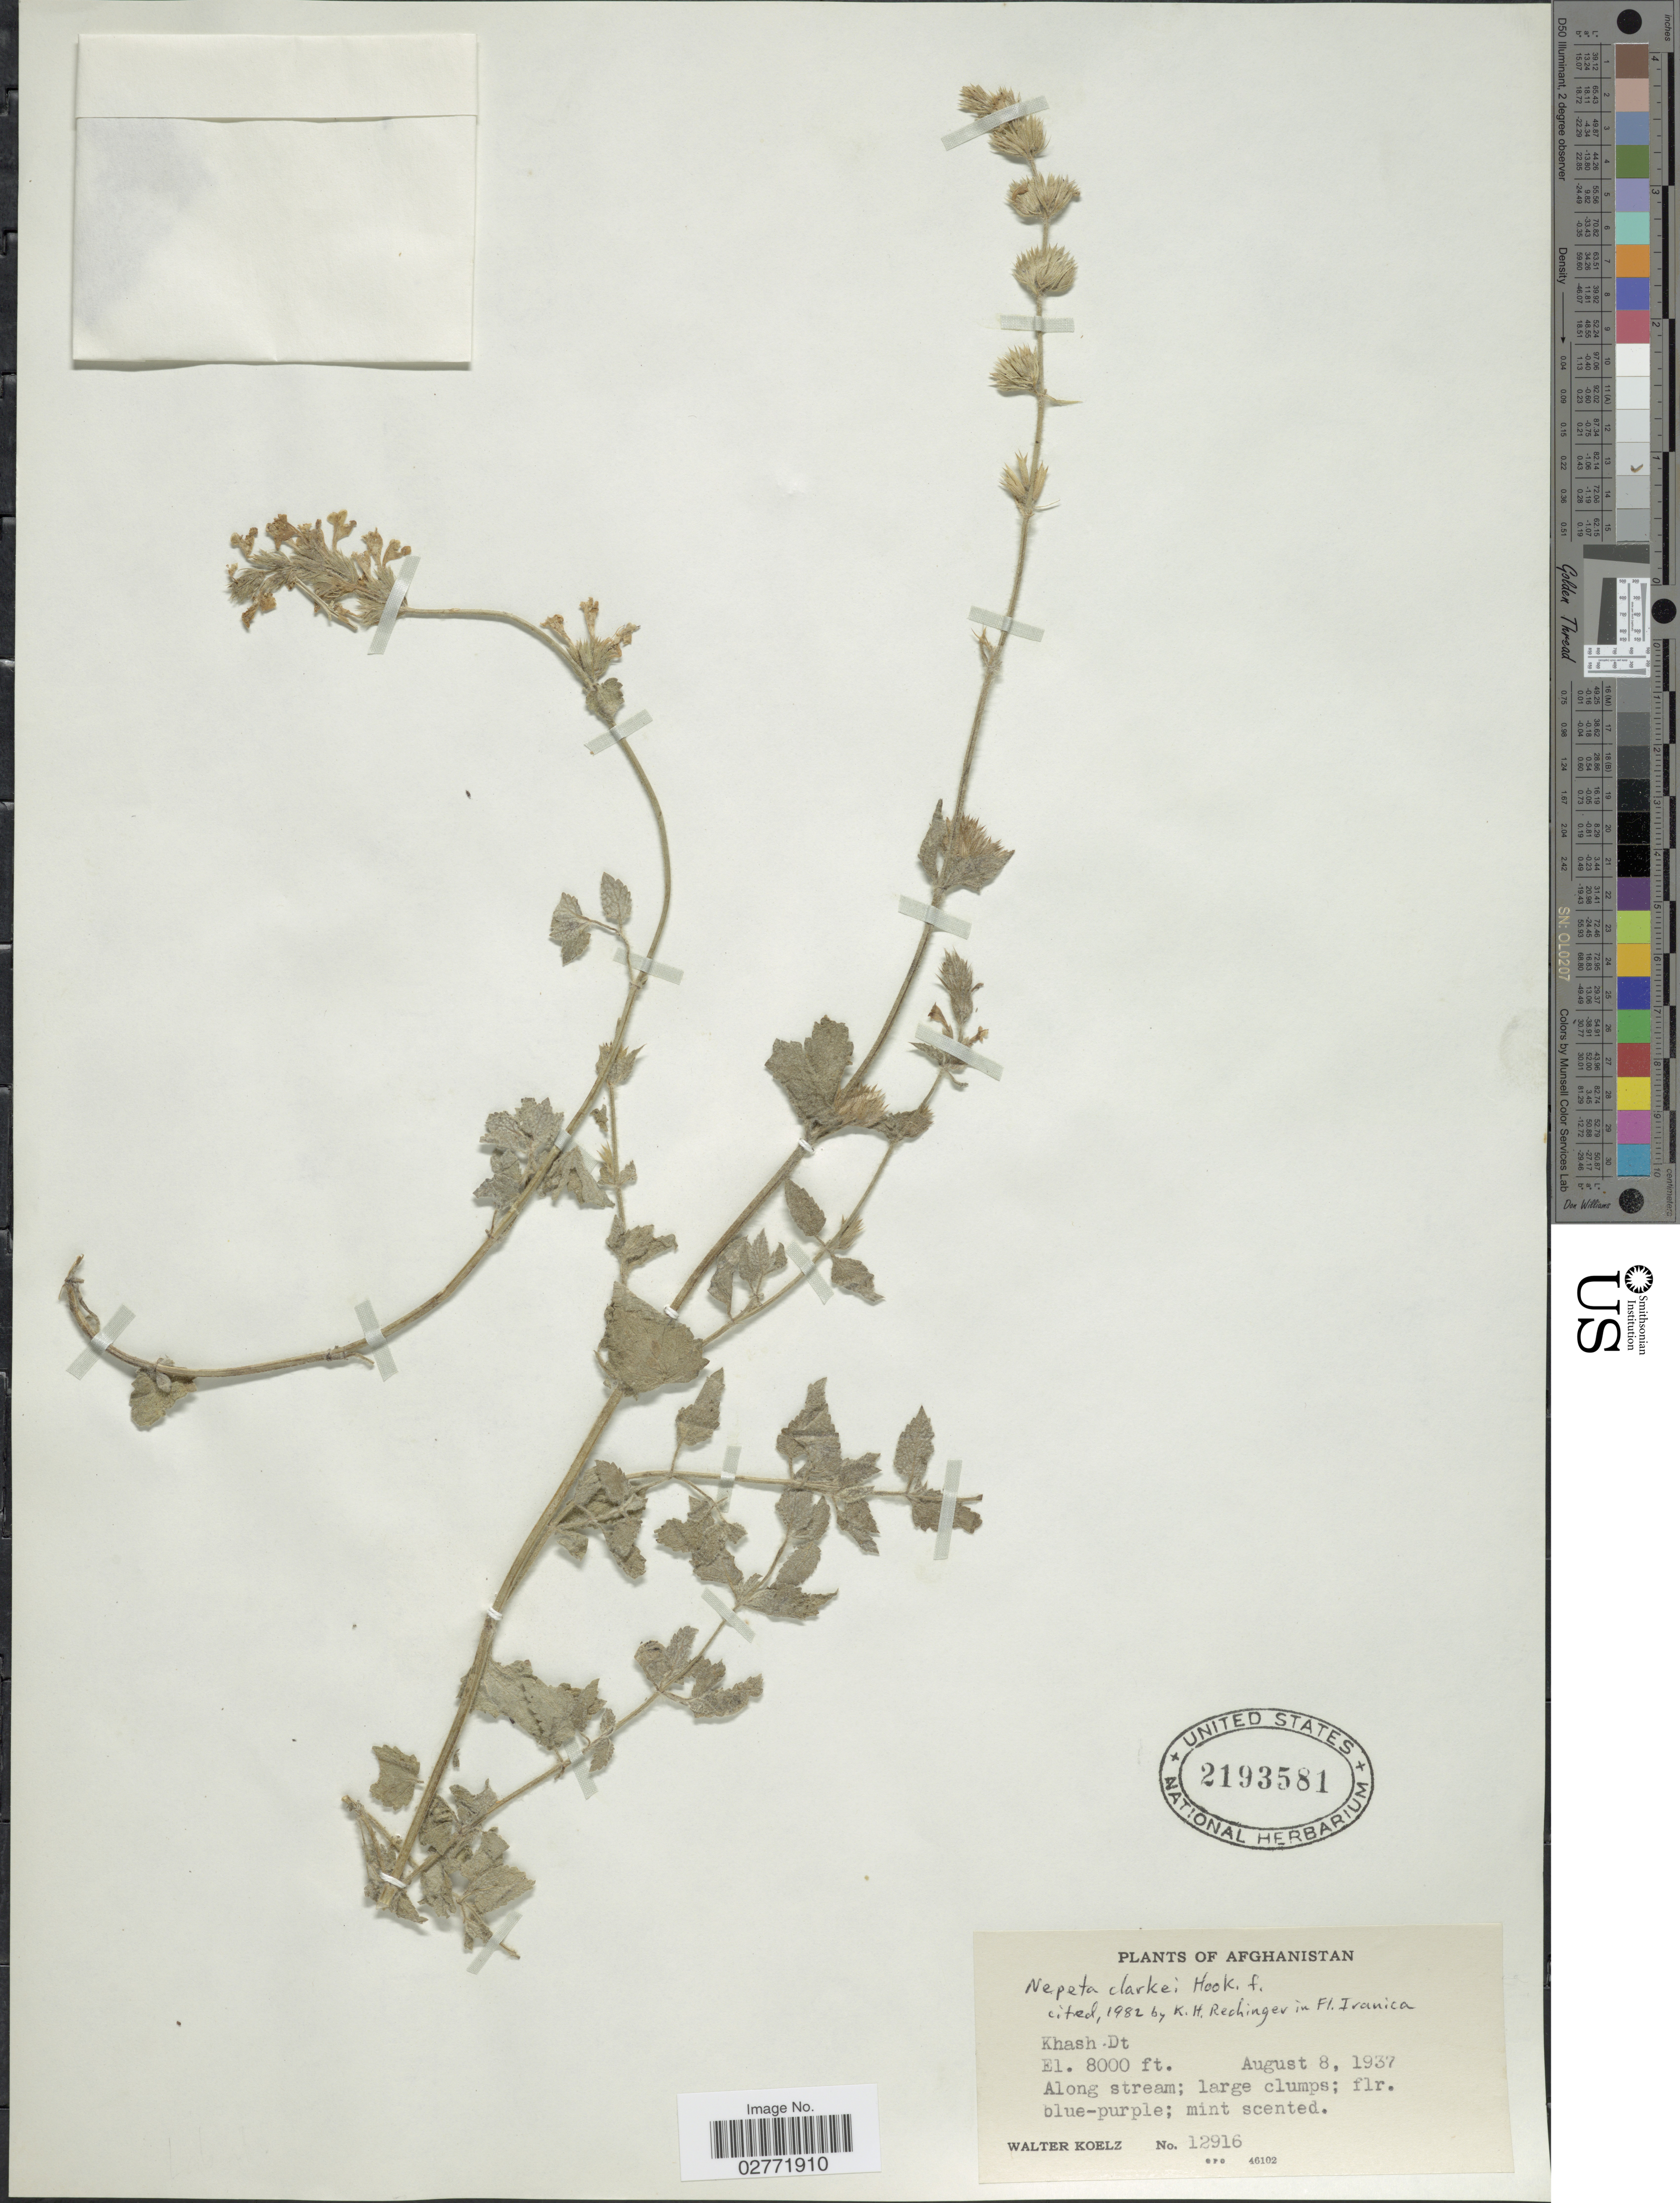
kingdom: Plantae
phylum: Tracheophyta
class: Magnoliopsida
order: Lamiales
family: Lamiaceae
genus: Nepeta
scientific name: Nepeta clarkei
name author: Hook. f.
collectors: W. N. Koelz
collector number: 12916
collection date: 1937-08-08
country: Afghanistan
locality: Khash Dt.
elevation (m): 2438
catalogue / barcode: US 2193581